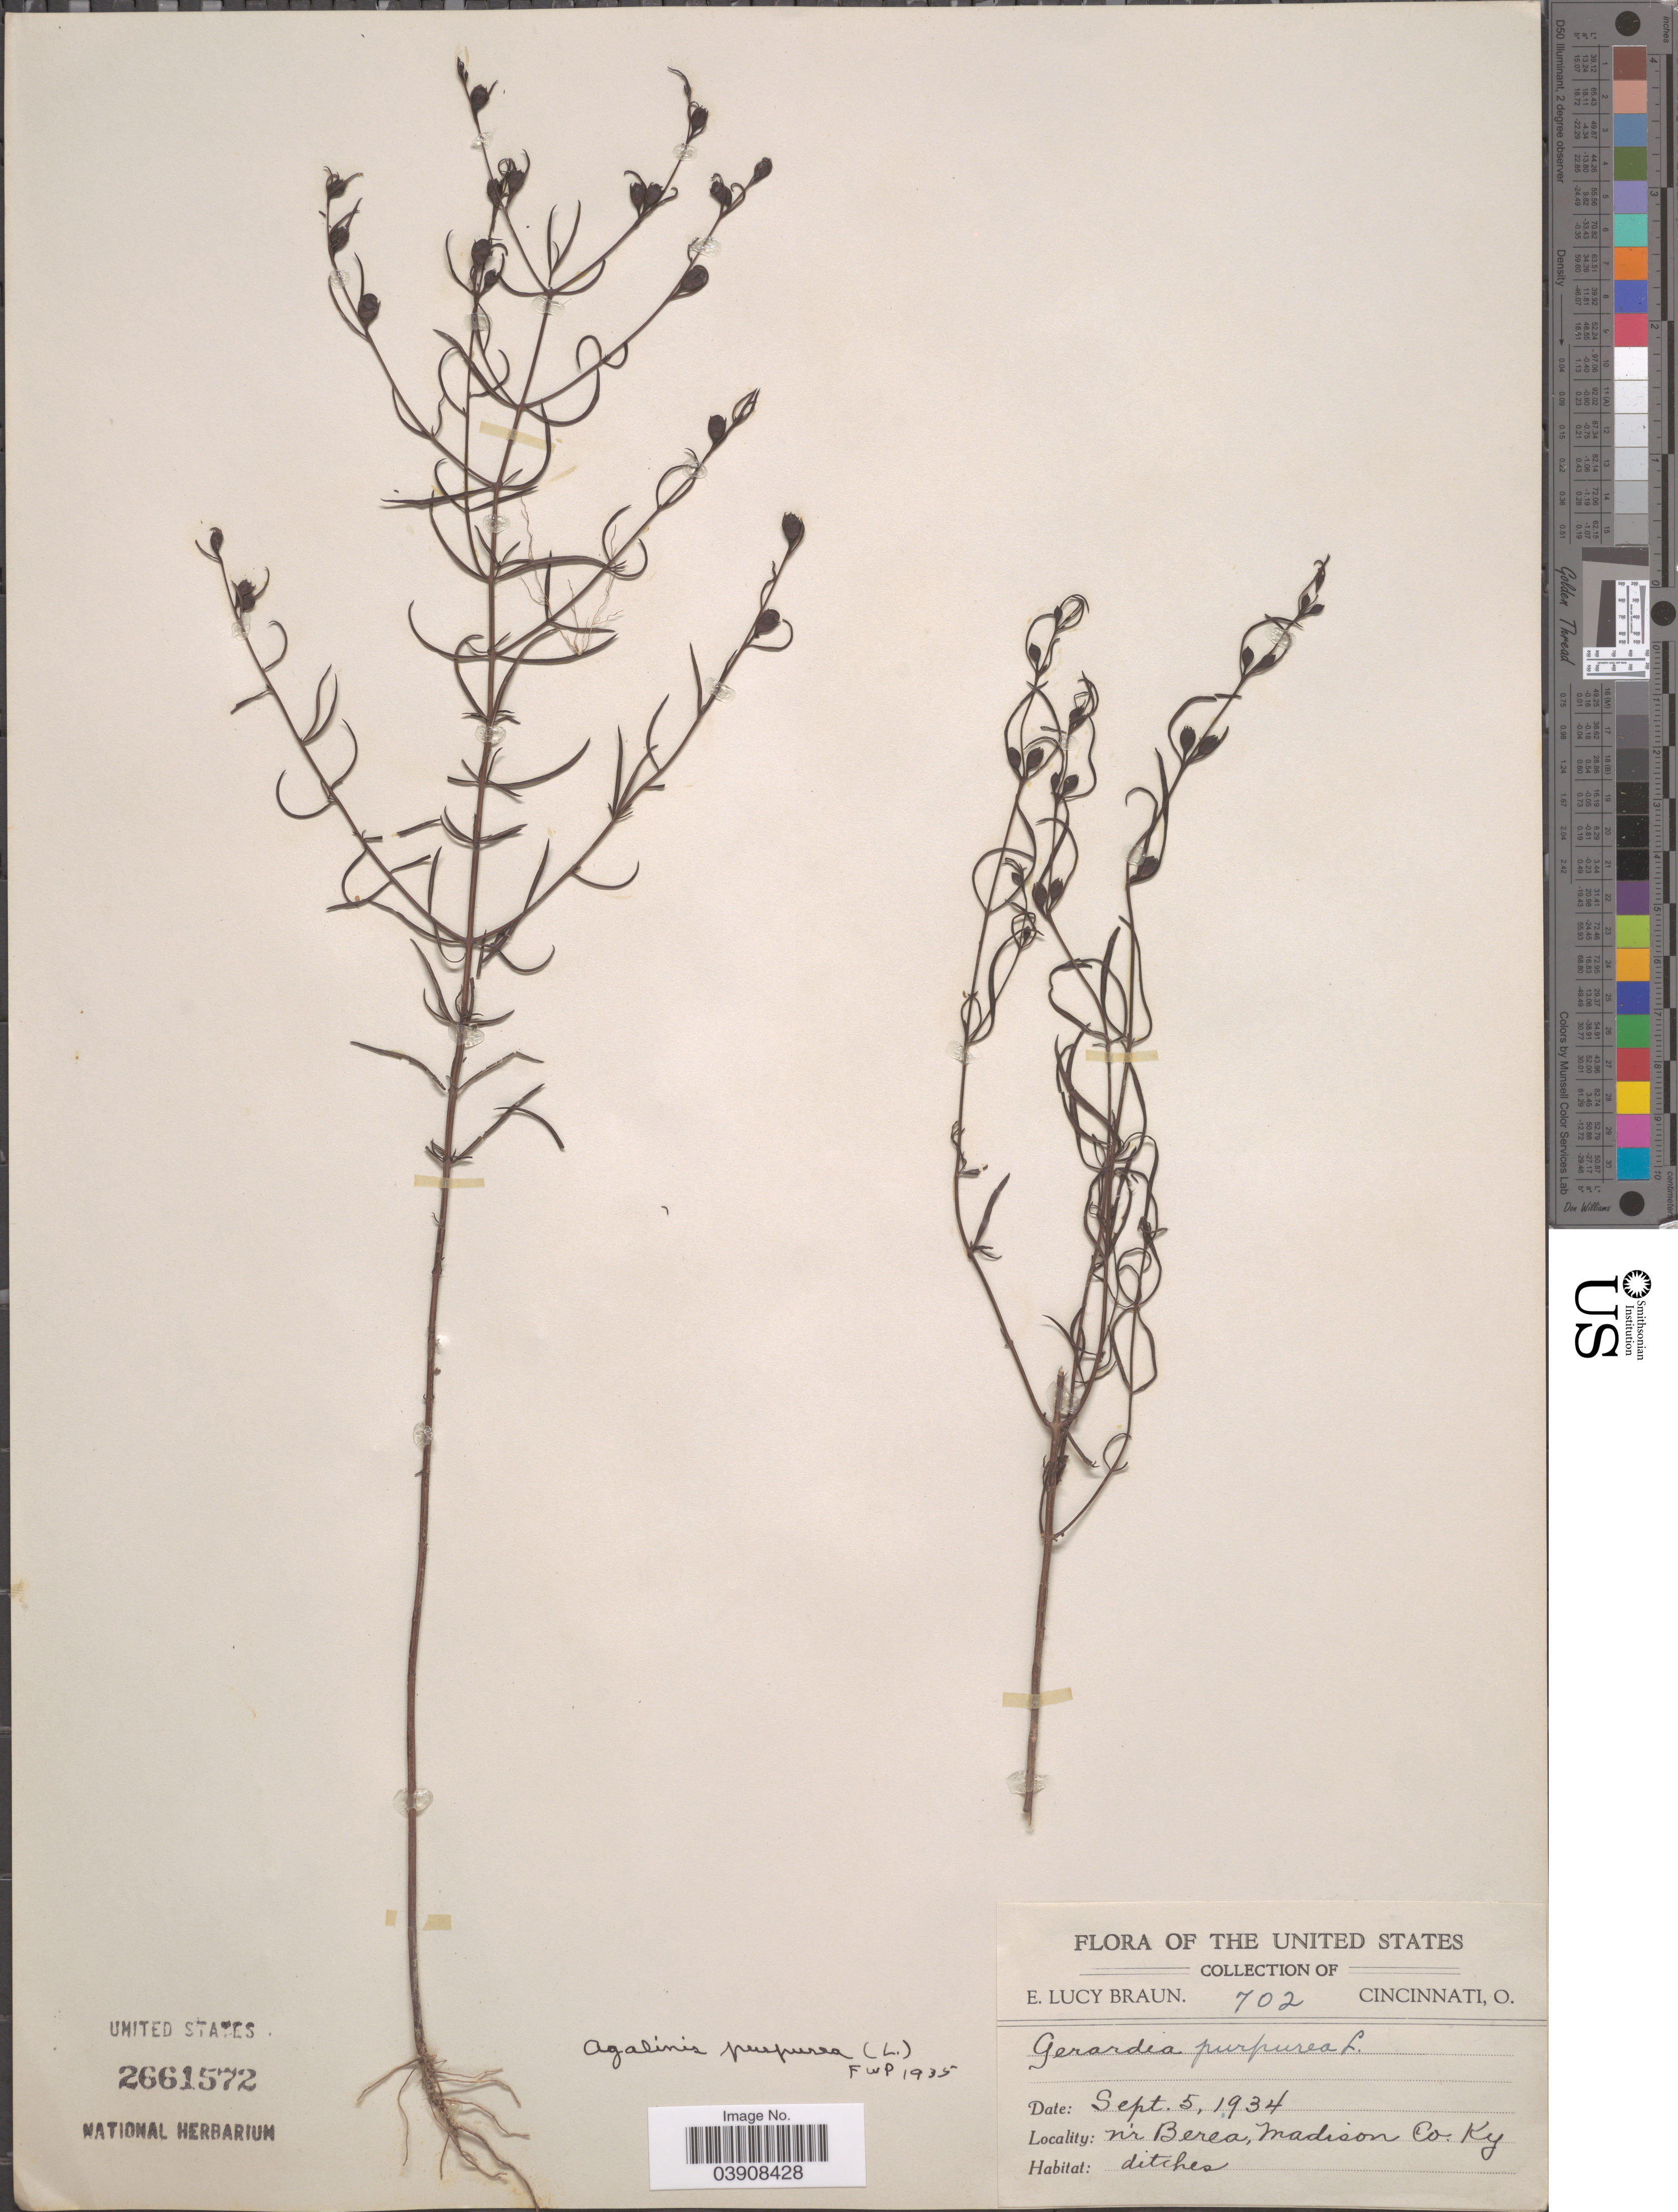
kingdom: Plantae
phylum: Tracheophyta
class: Magnoliopsida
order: Lamiales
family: Orobanchaceae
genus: Agalinis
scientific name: Agalinis purpurea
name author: (L.) Pennell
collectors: E. L. Braun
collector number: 702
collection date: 1934-09-05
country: United States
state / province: Kentucky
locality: Nr Berea, Madison Co.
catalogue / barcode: US 2661572